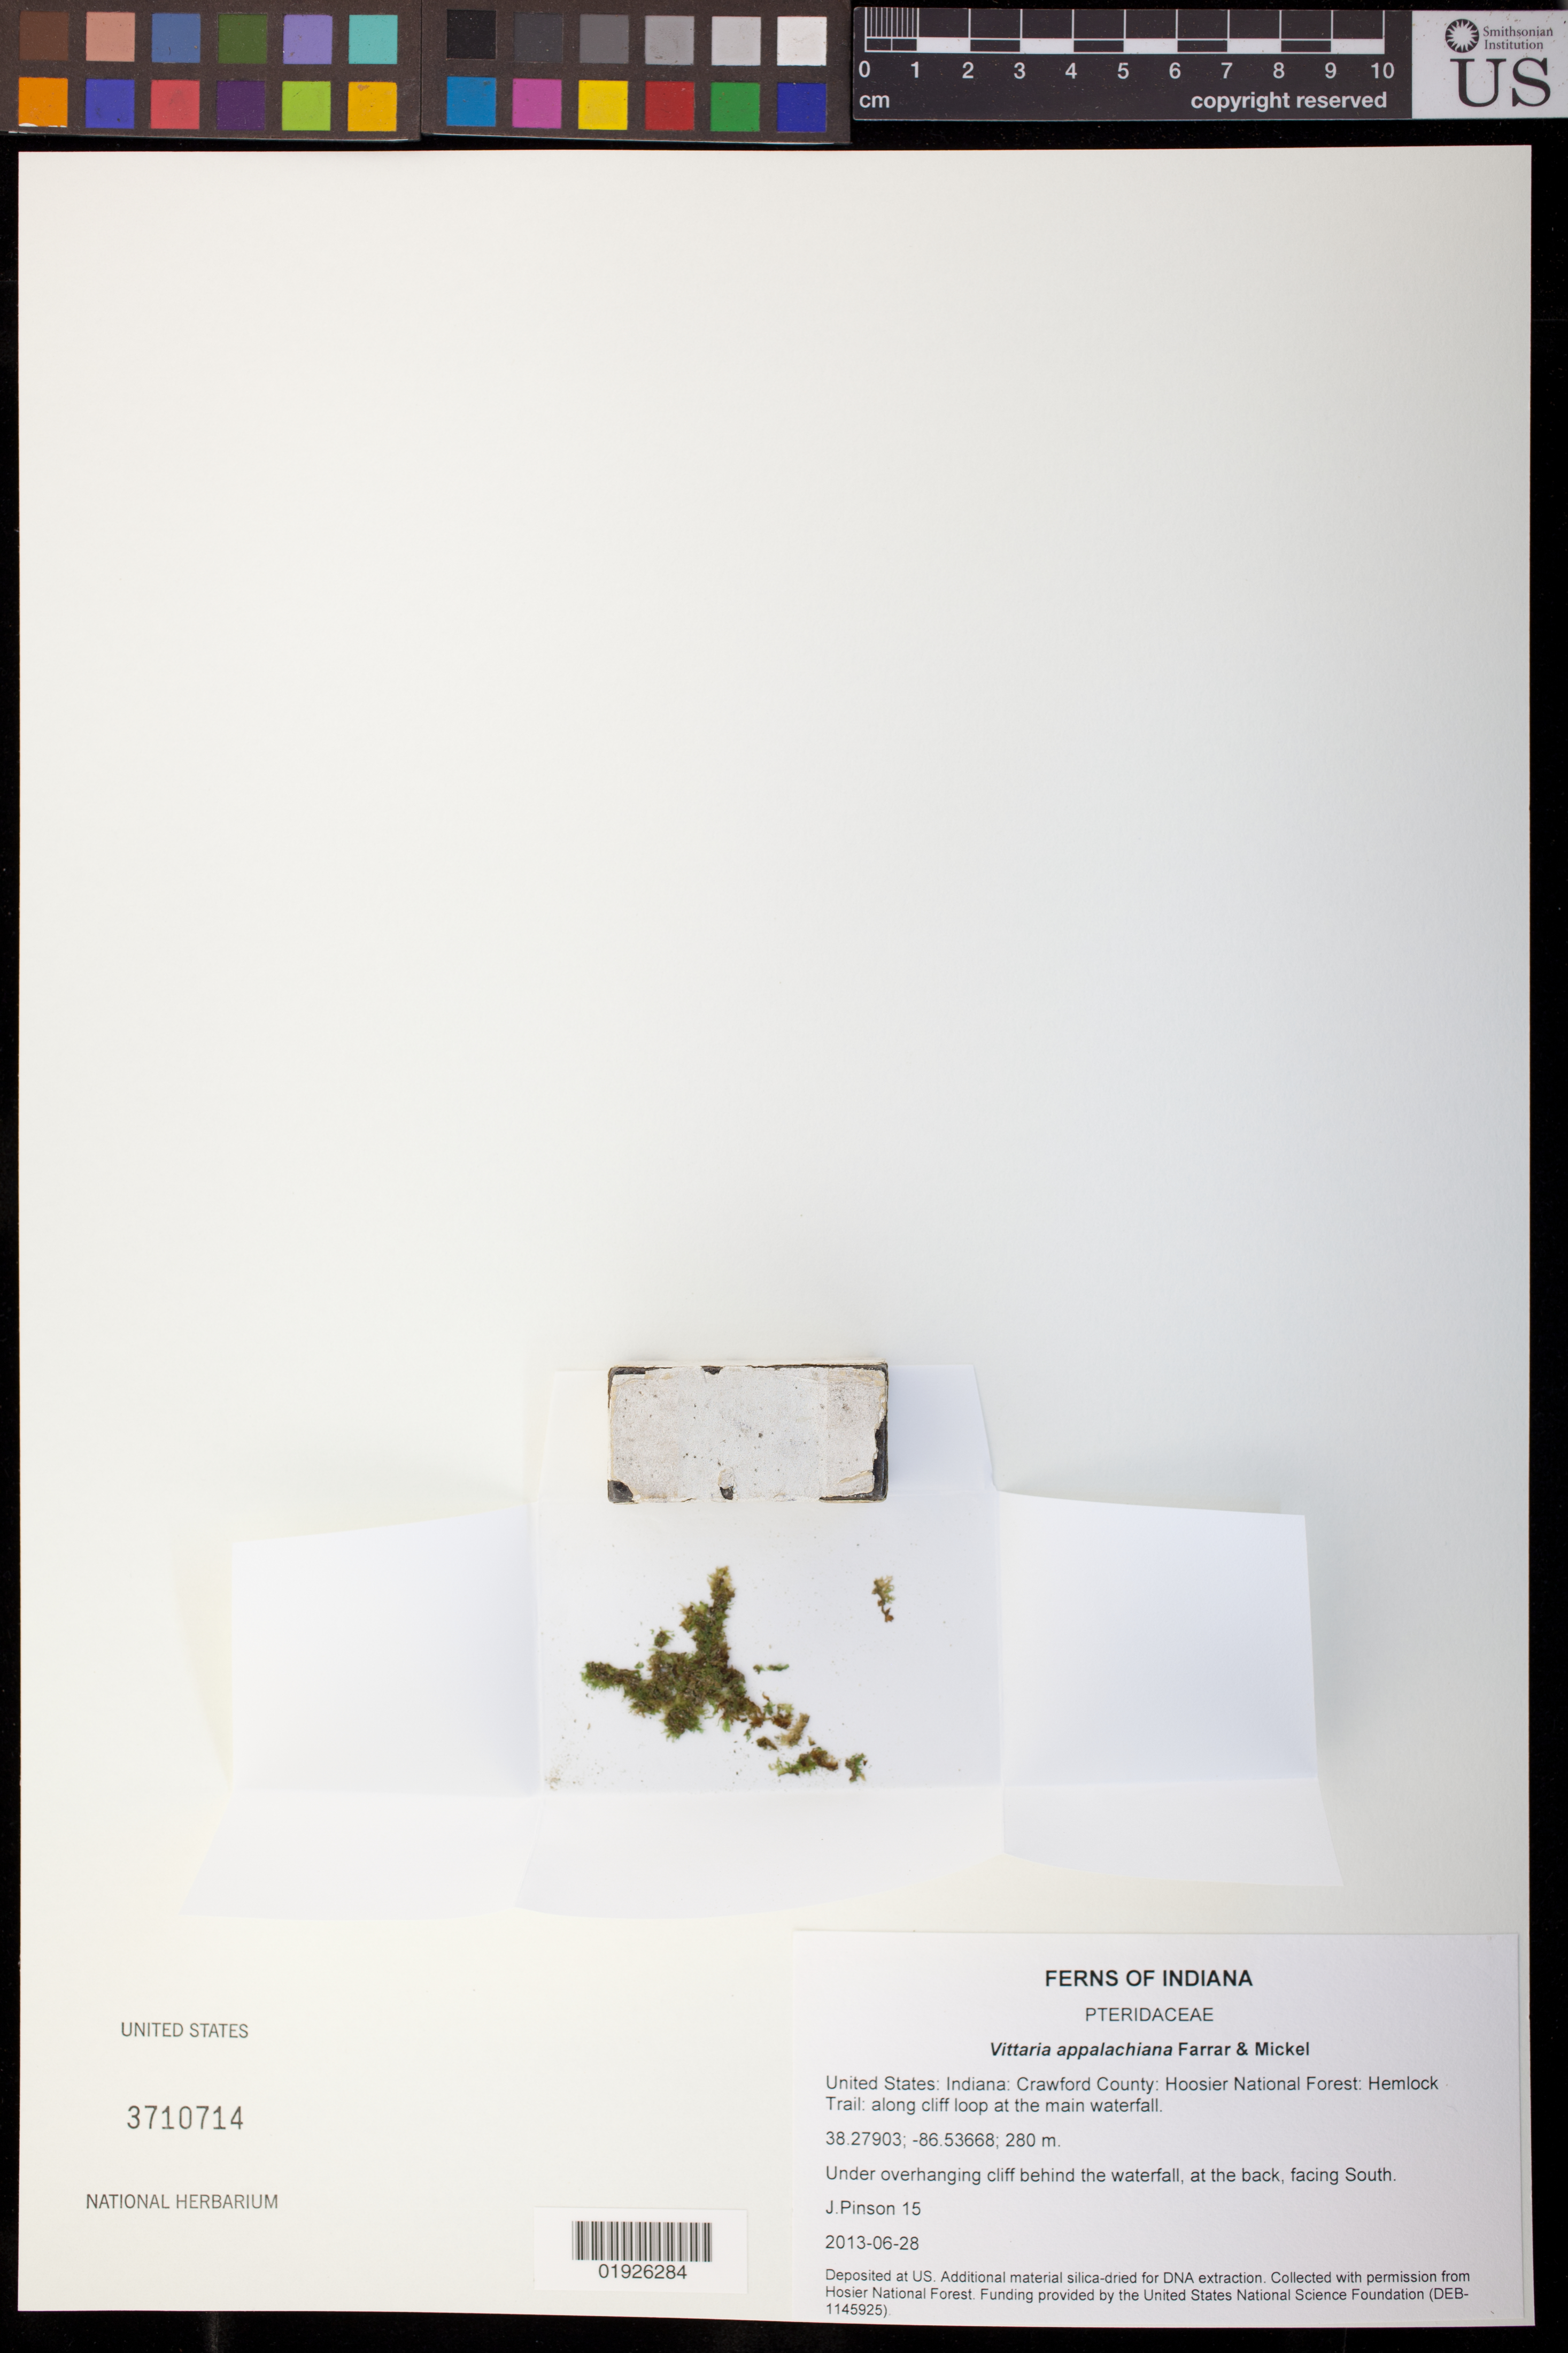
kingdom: Plantae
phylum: Tracheophyta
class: Polypodiopsida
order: Polypodiales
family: Pteridaceae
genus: Vittaria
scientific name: Vittaria appalachiana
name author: Farrar & Mickel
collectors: J. Pinson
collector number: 15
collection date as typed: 2013-06-28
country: United States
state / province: Indiana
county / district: Crawford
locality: Hoosier National Forest: Hemlock Trail: along cliff loop at the main waterfall.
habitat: Under overhanging cliff behind the waterfall, at the back , facing South.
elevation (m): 280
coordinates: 38.27903, -86.53668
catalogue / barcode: US 3710714